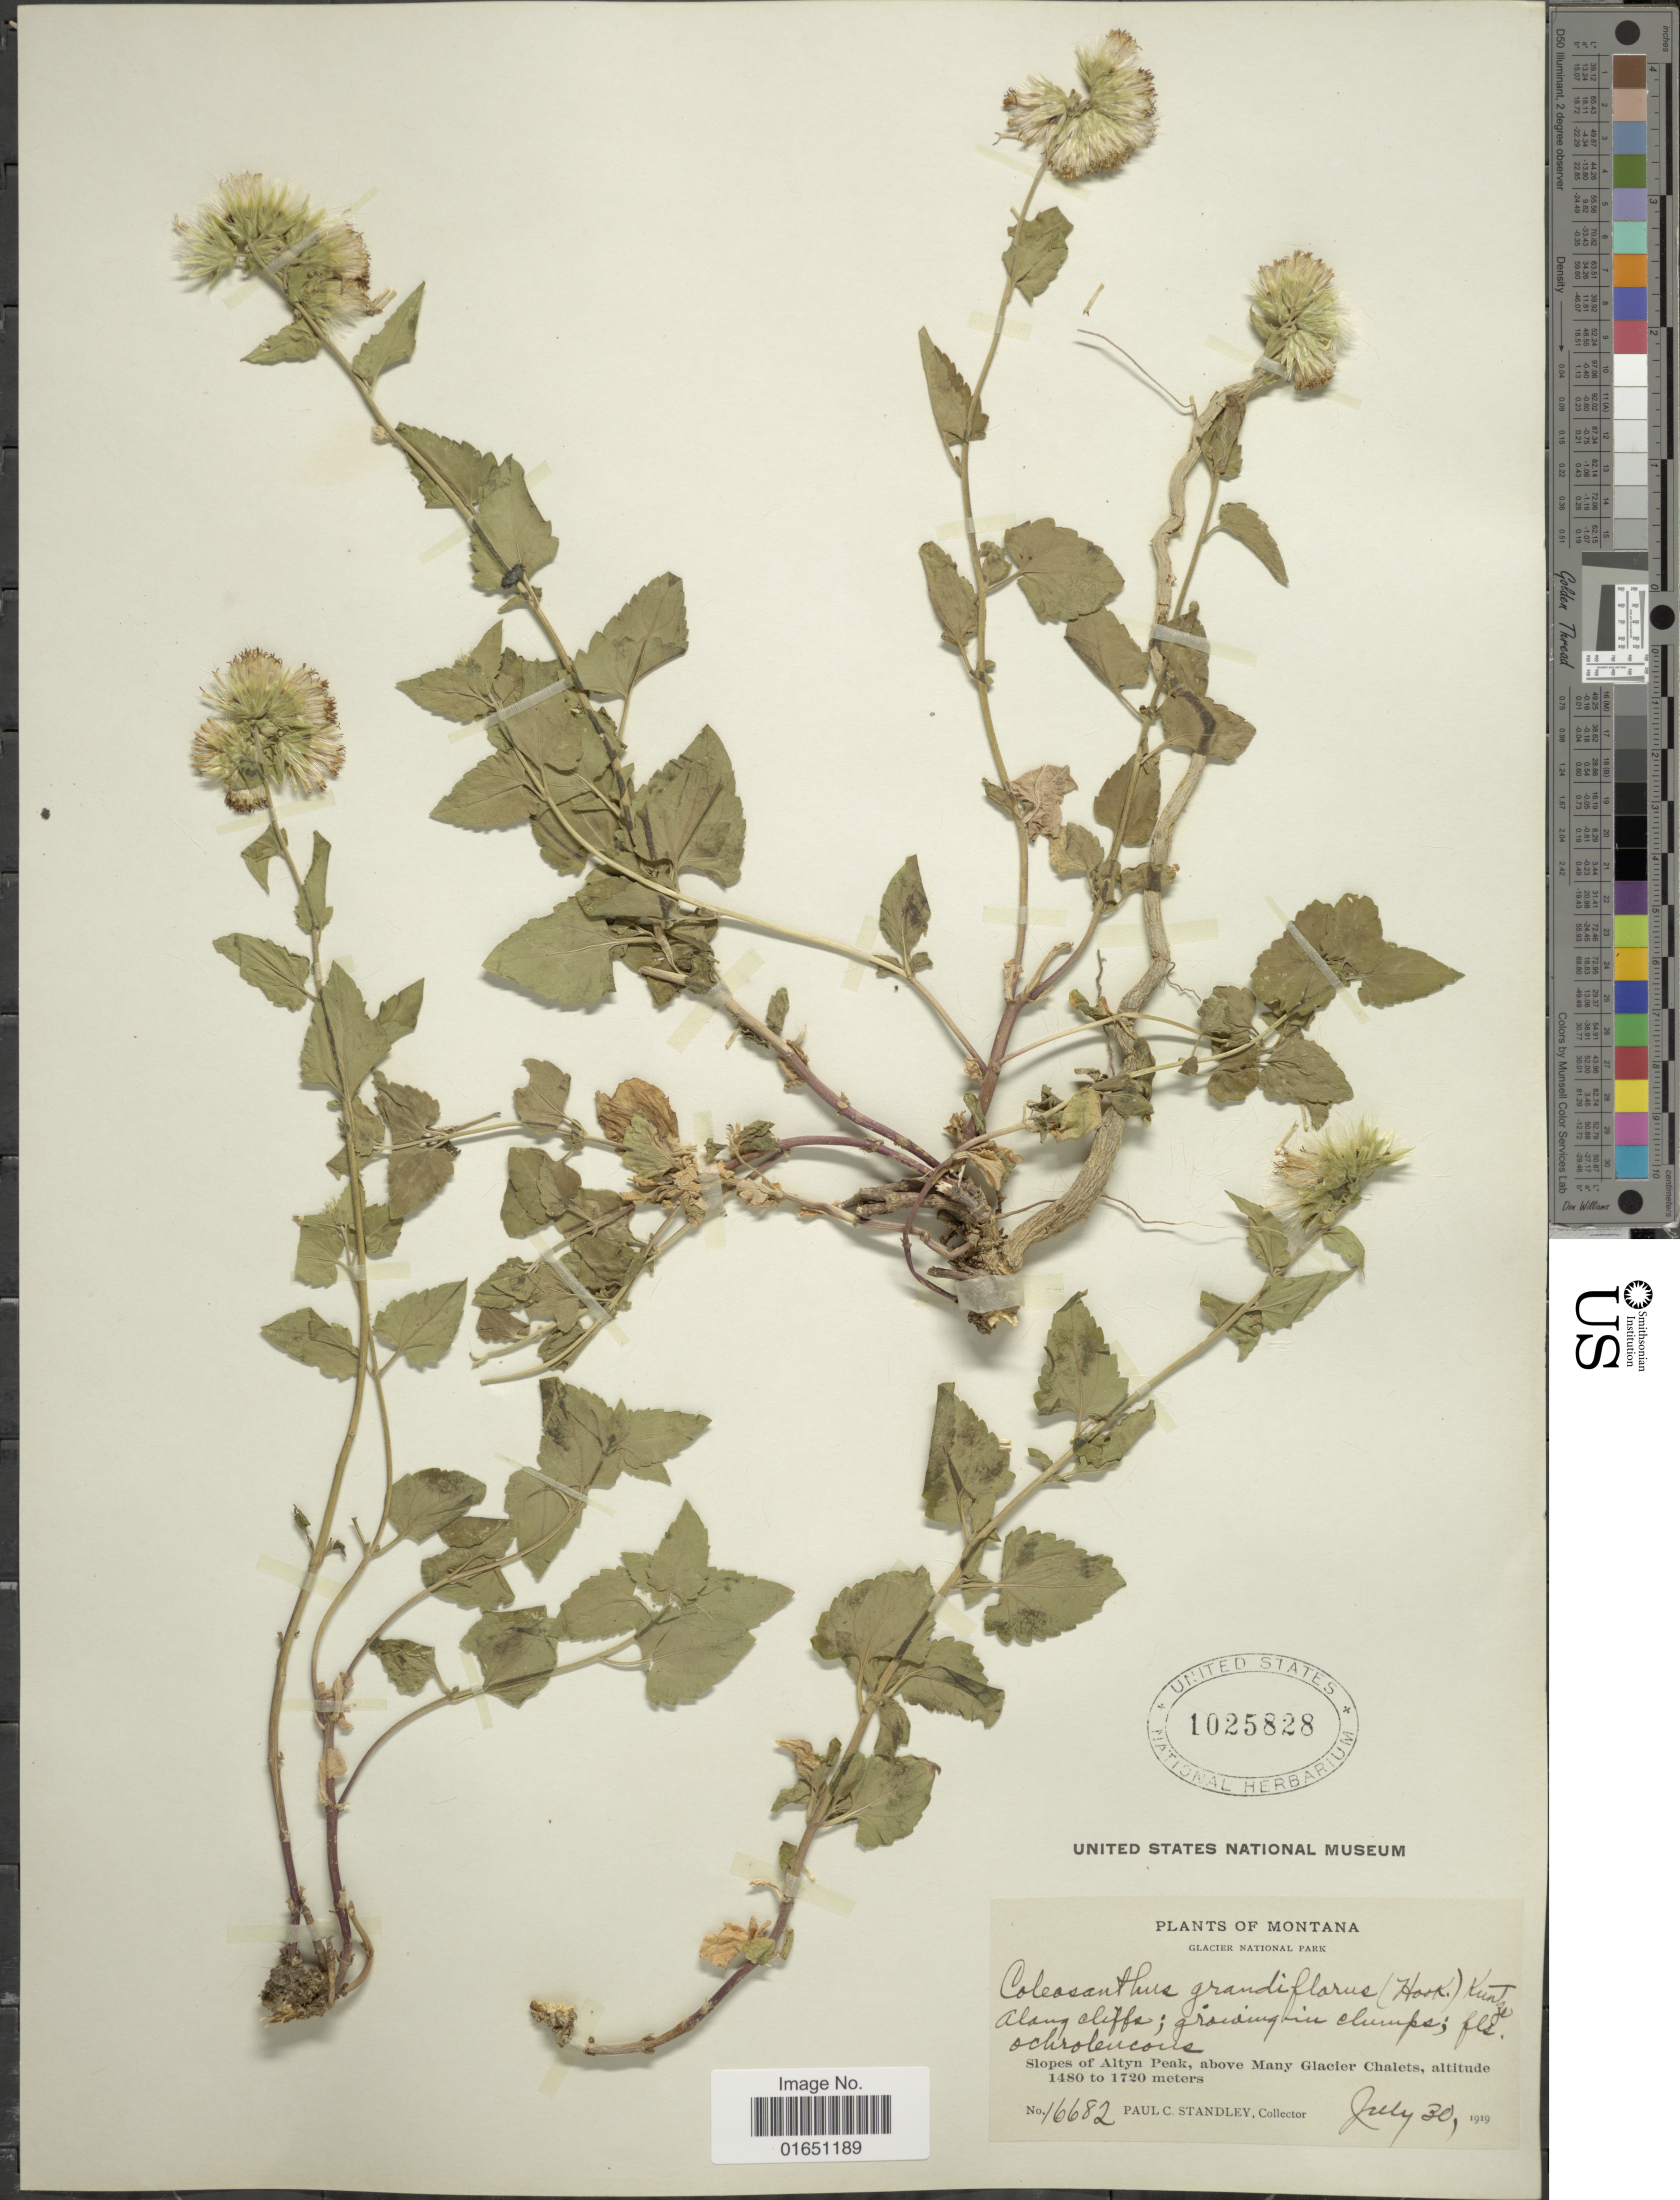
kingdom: Plantae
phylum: Tracheophyta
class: Magnoliopsida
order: Asterales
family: Asteraceae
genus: Brickellia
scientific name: Brickellia grandiflora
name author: (Hook.) Nutt.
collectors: P. C. Standley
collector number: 16682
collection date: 1919-07-30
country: United States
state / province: Montana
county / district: Glacier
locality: Glacier National Park, Slopes of Altyn Peak, above Many Glacier Chalets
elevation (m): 1480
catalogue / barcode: US 1025828